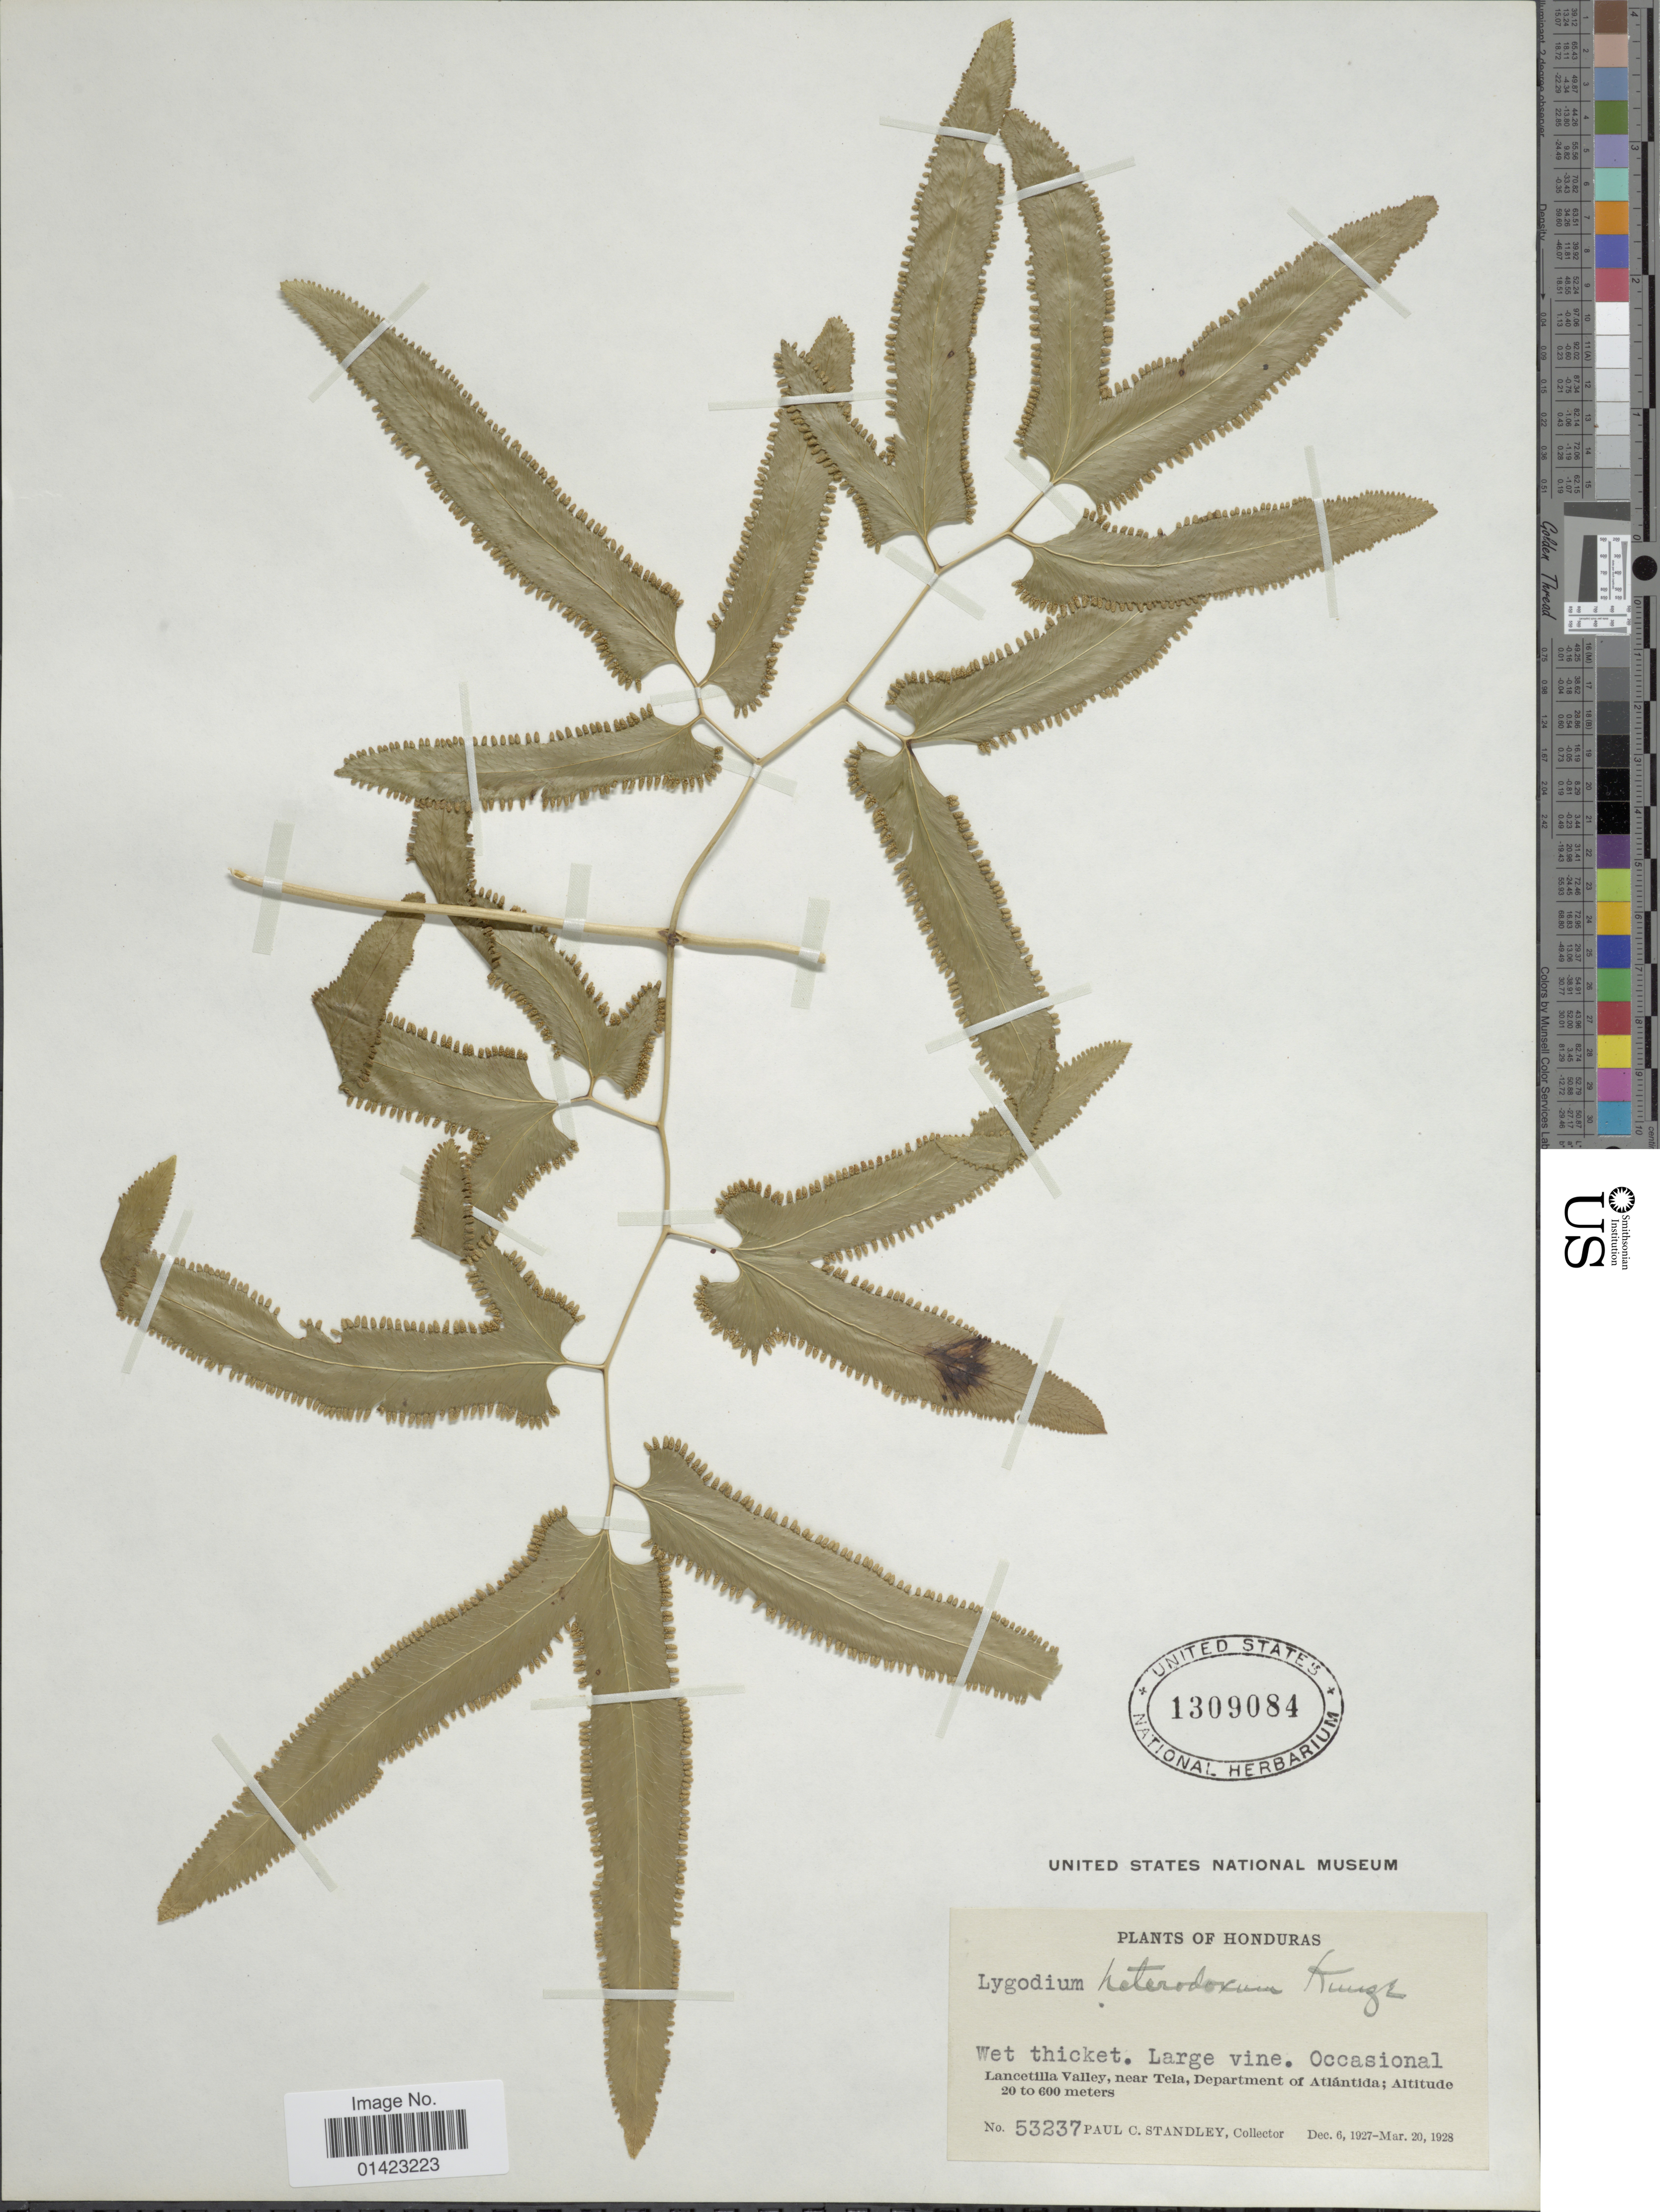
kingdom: Plantae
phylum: Tracheophyta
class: Polypodiopsida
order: Schizaeales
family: Lygodiaceae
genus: Lygodium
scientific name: Lygodium heterodoxum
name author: Kunze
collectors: P. C. Standley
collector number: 53237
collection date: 1927-12-06/1928-03-20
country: Honduras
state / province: Atlántida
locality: Lancetilla valley, near Tela, Department of Atlantida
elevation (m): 20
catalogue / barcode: US 1309084